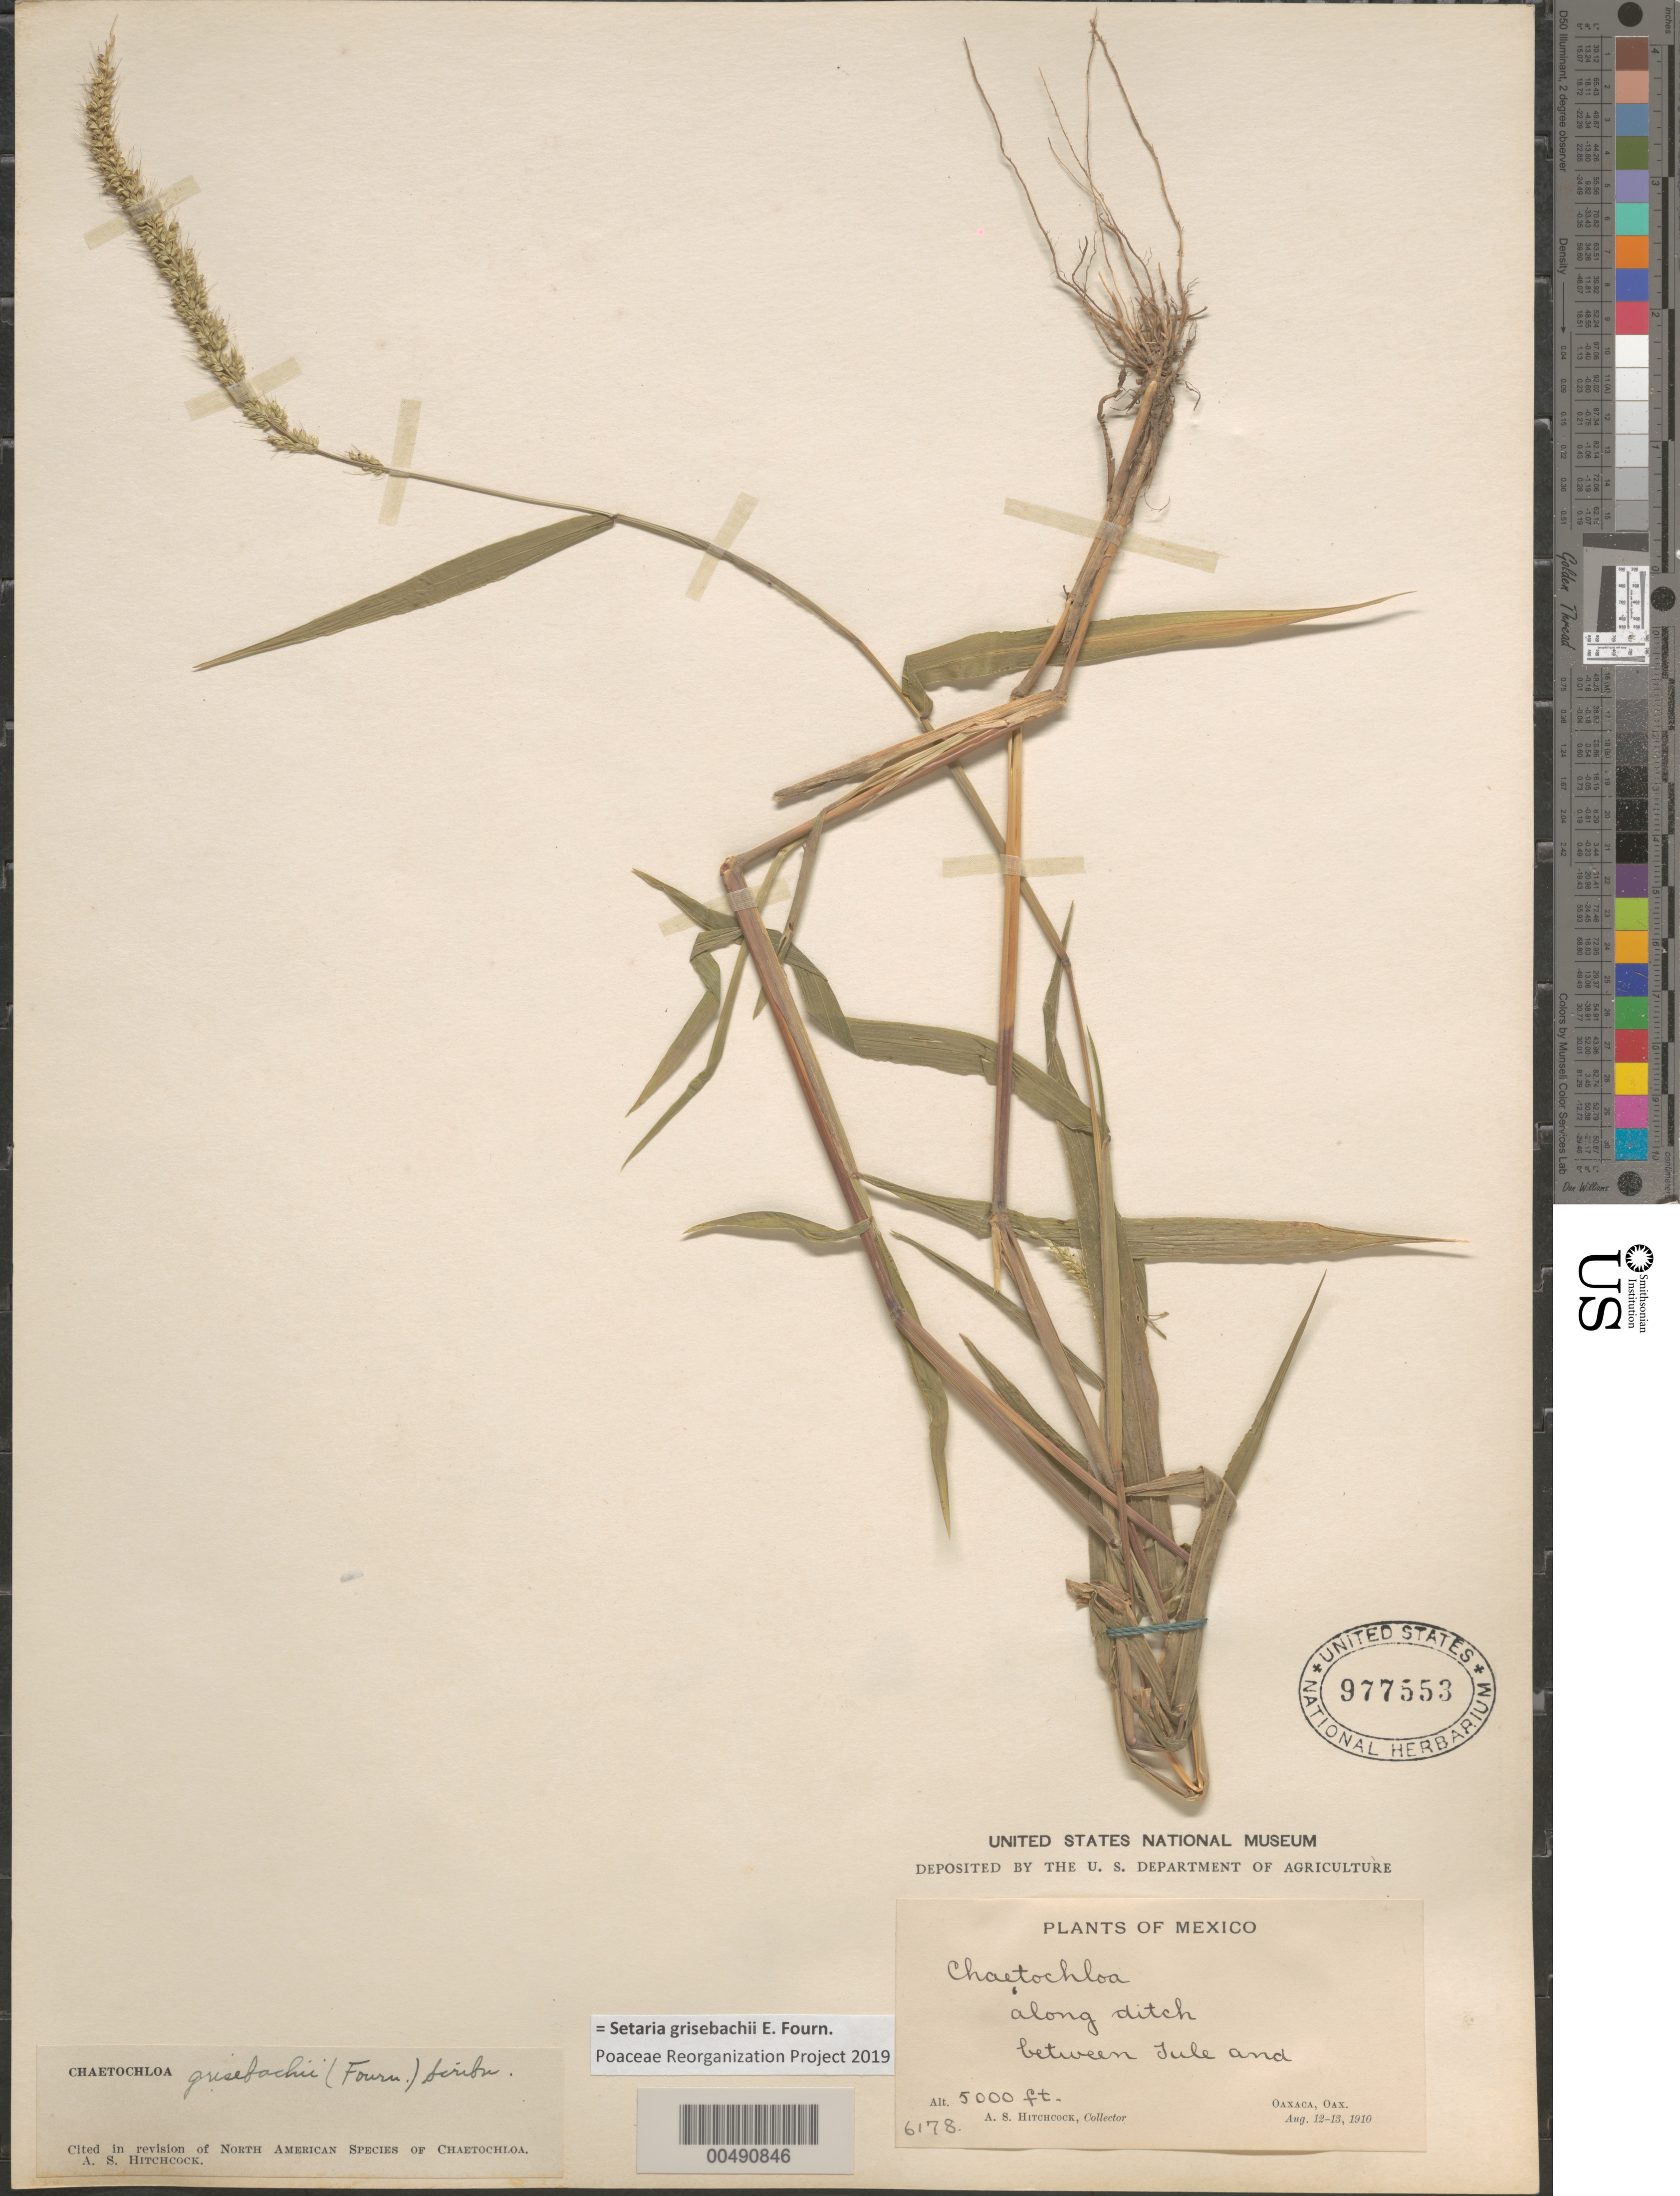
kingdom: Plantae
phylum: Tracheophyta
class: Liliopsida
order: Poales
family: Poaceae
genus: Setaria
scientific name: Setaria grisebachii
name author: E. Fourn.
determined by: Poaceae Reorganization Project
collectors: A. S. Hitchcock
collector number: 6178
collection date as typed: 12 Aug 1910 to 13 Aug 1910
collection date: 1910-08-12/1910-08-13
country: Mexico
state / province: Oaxaca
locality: Between Tule and Oaxaca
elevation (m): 1524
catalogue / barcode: US 977553